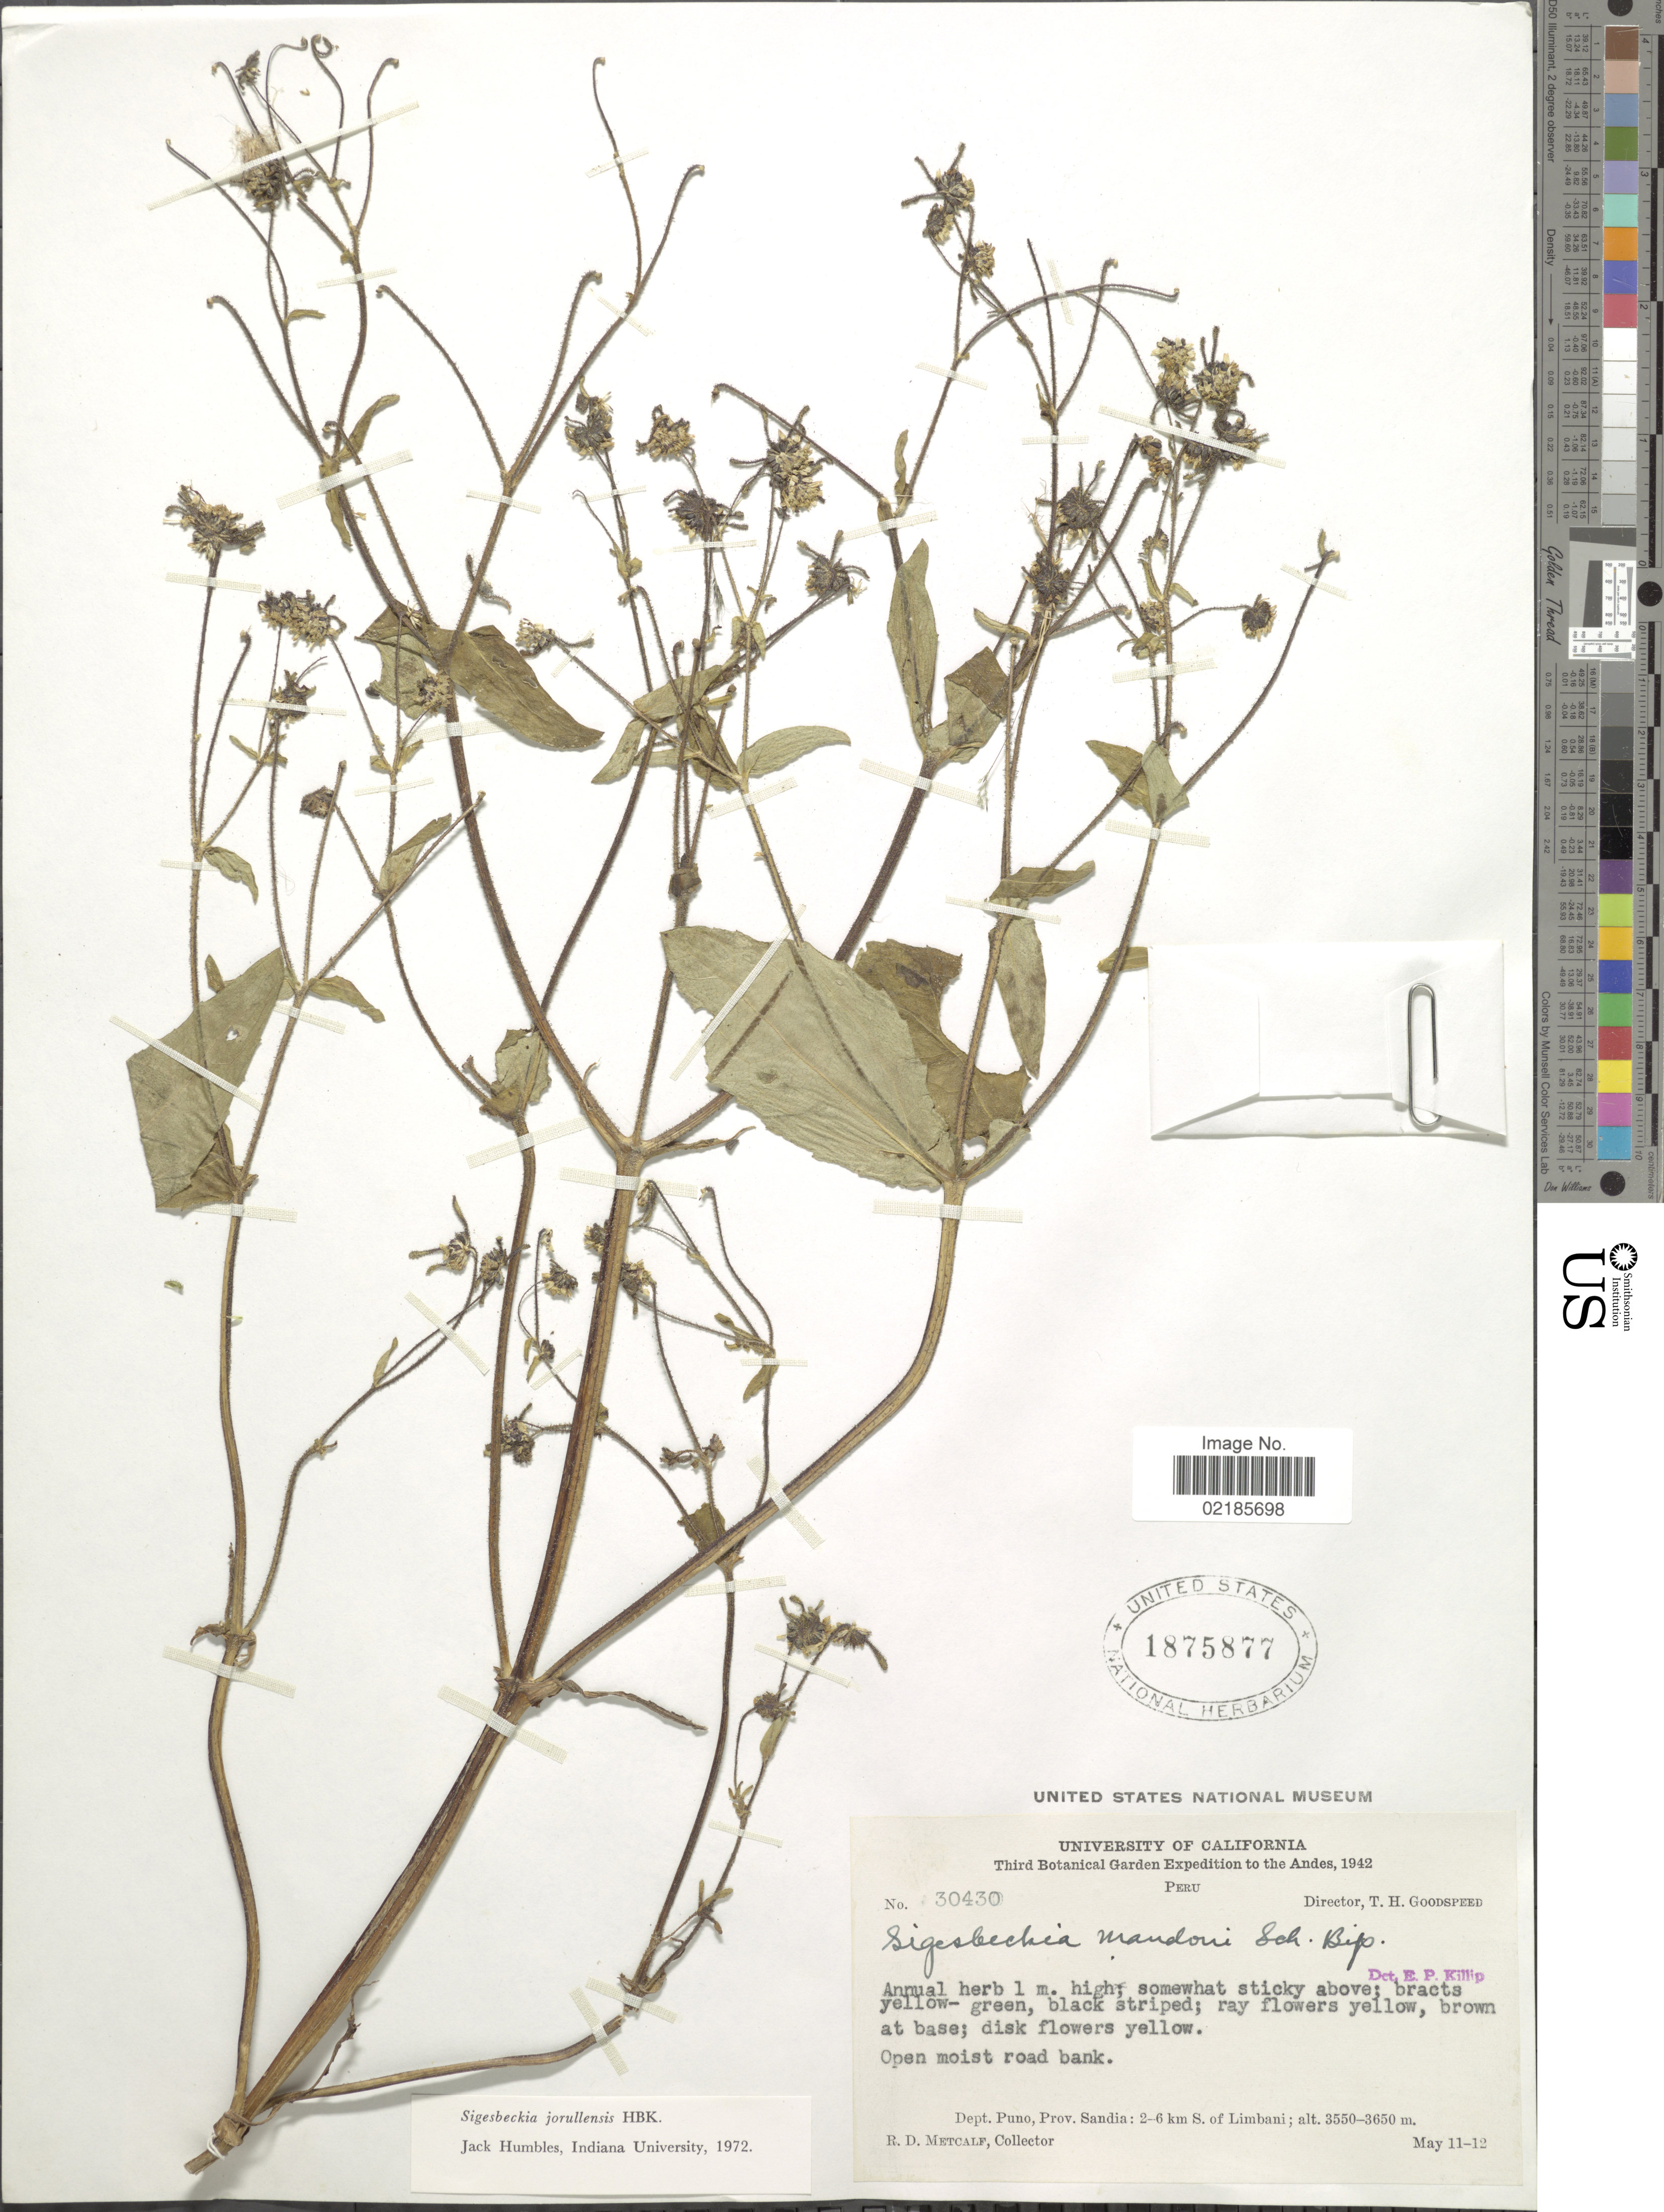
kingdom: Plantae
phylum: Tracheophyta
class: Magnoliopsida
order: Asterales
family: Asteraceae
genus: Sigesbeckia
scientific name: Sigesbeckia jorullensis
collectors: R. D. Metcalf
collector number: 30430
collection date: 1942-05-11/1942-05-12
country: Peru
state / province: Puno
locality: Open moist road bank, Prov. Sandia: 2-6 km S. of Limbani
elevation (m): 3550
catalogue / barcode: US 1875877